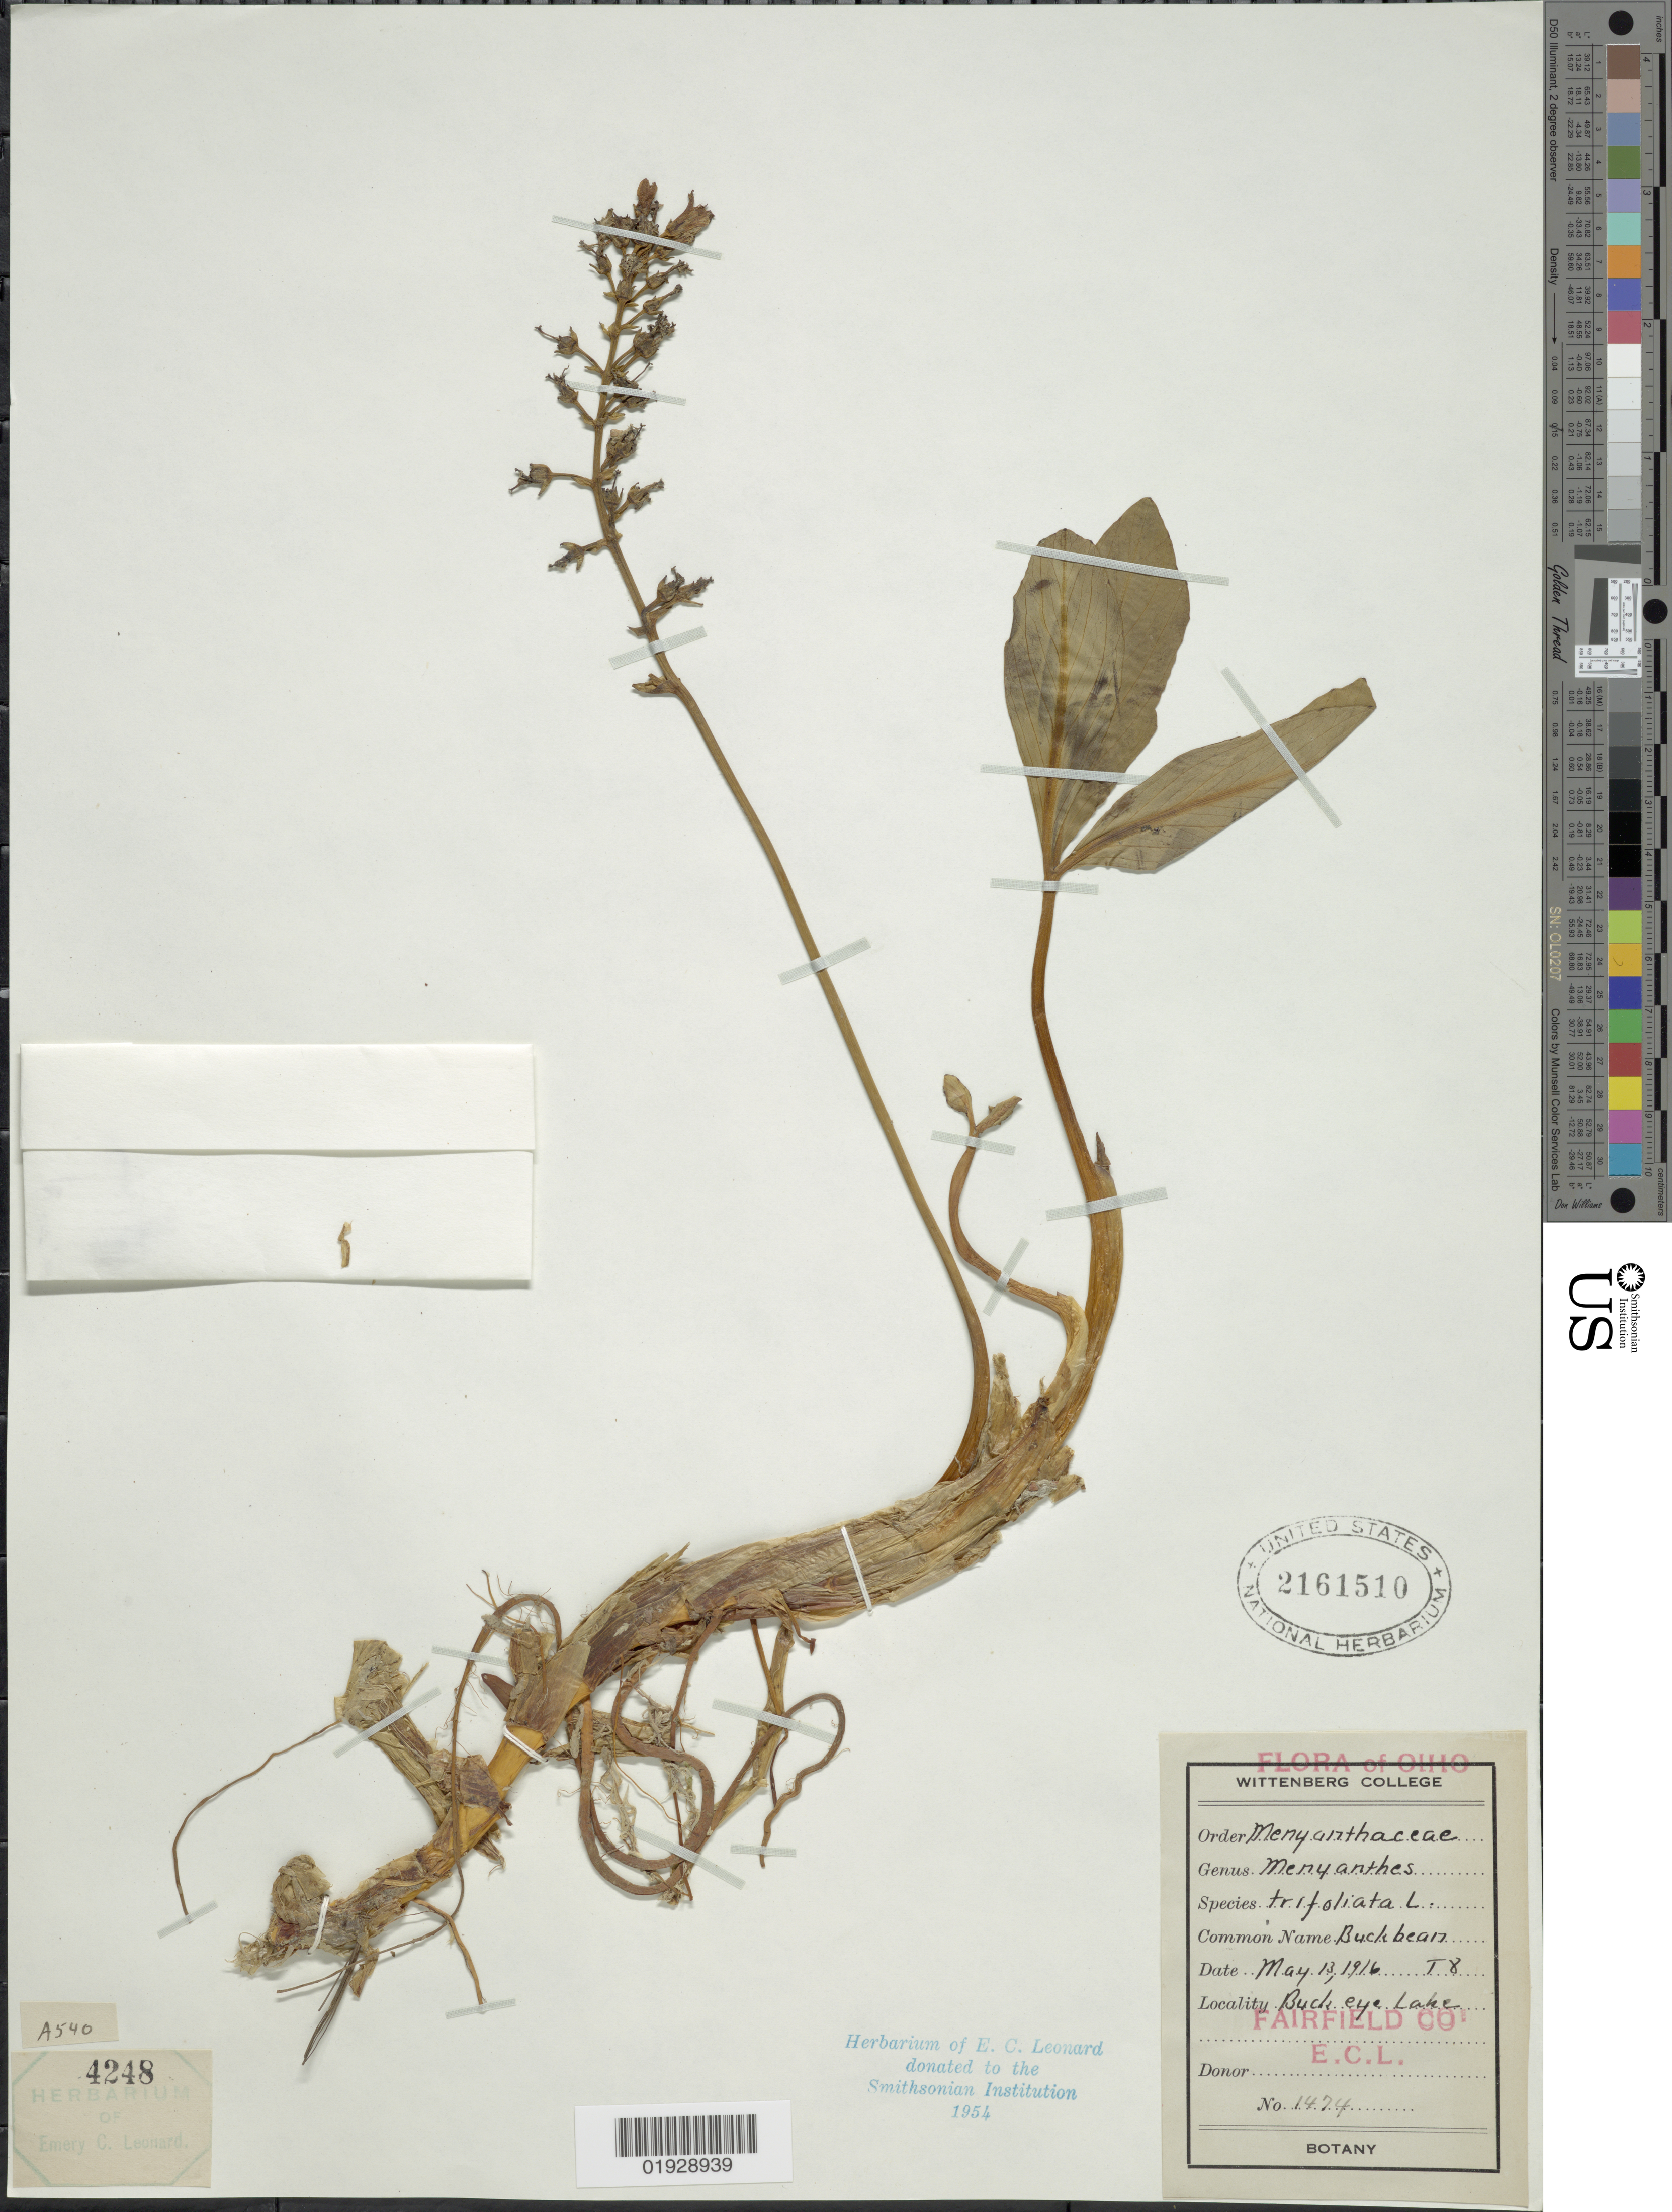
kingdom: Plantae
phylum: Tracheophyta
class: Magnoliopsida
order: Asterales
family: Menyanthaceae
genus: Menyanthes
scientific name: Menyanthes trifoliata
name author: L.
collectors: E. C. Leonard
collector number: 1474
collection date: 1916-05-13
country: United States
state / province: Ohio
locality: Buckeye Lake, Fairfield Co., T8.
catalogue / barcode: US 2161510